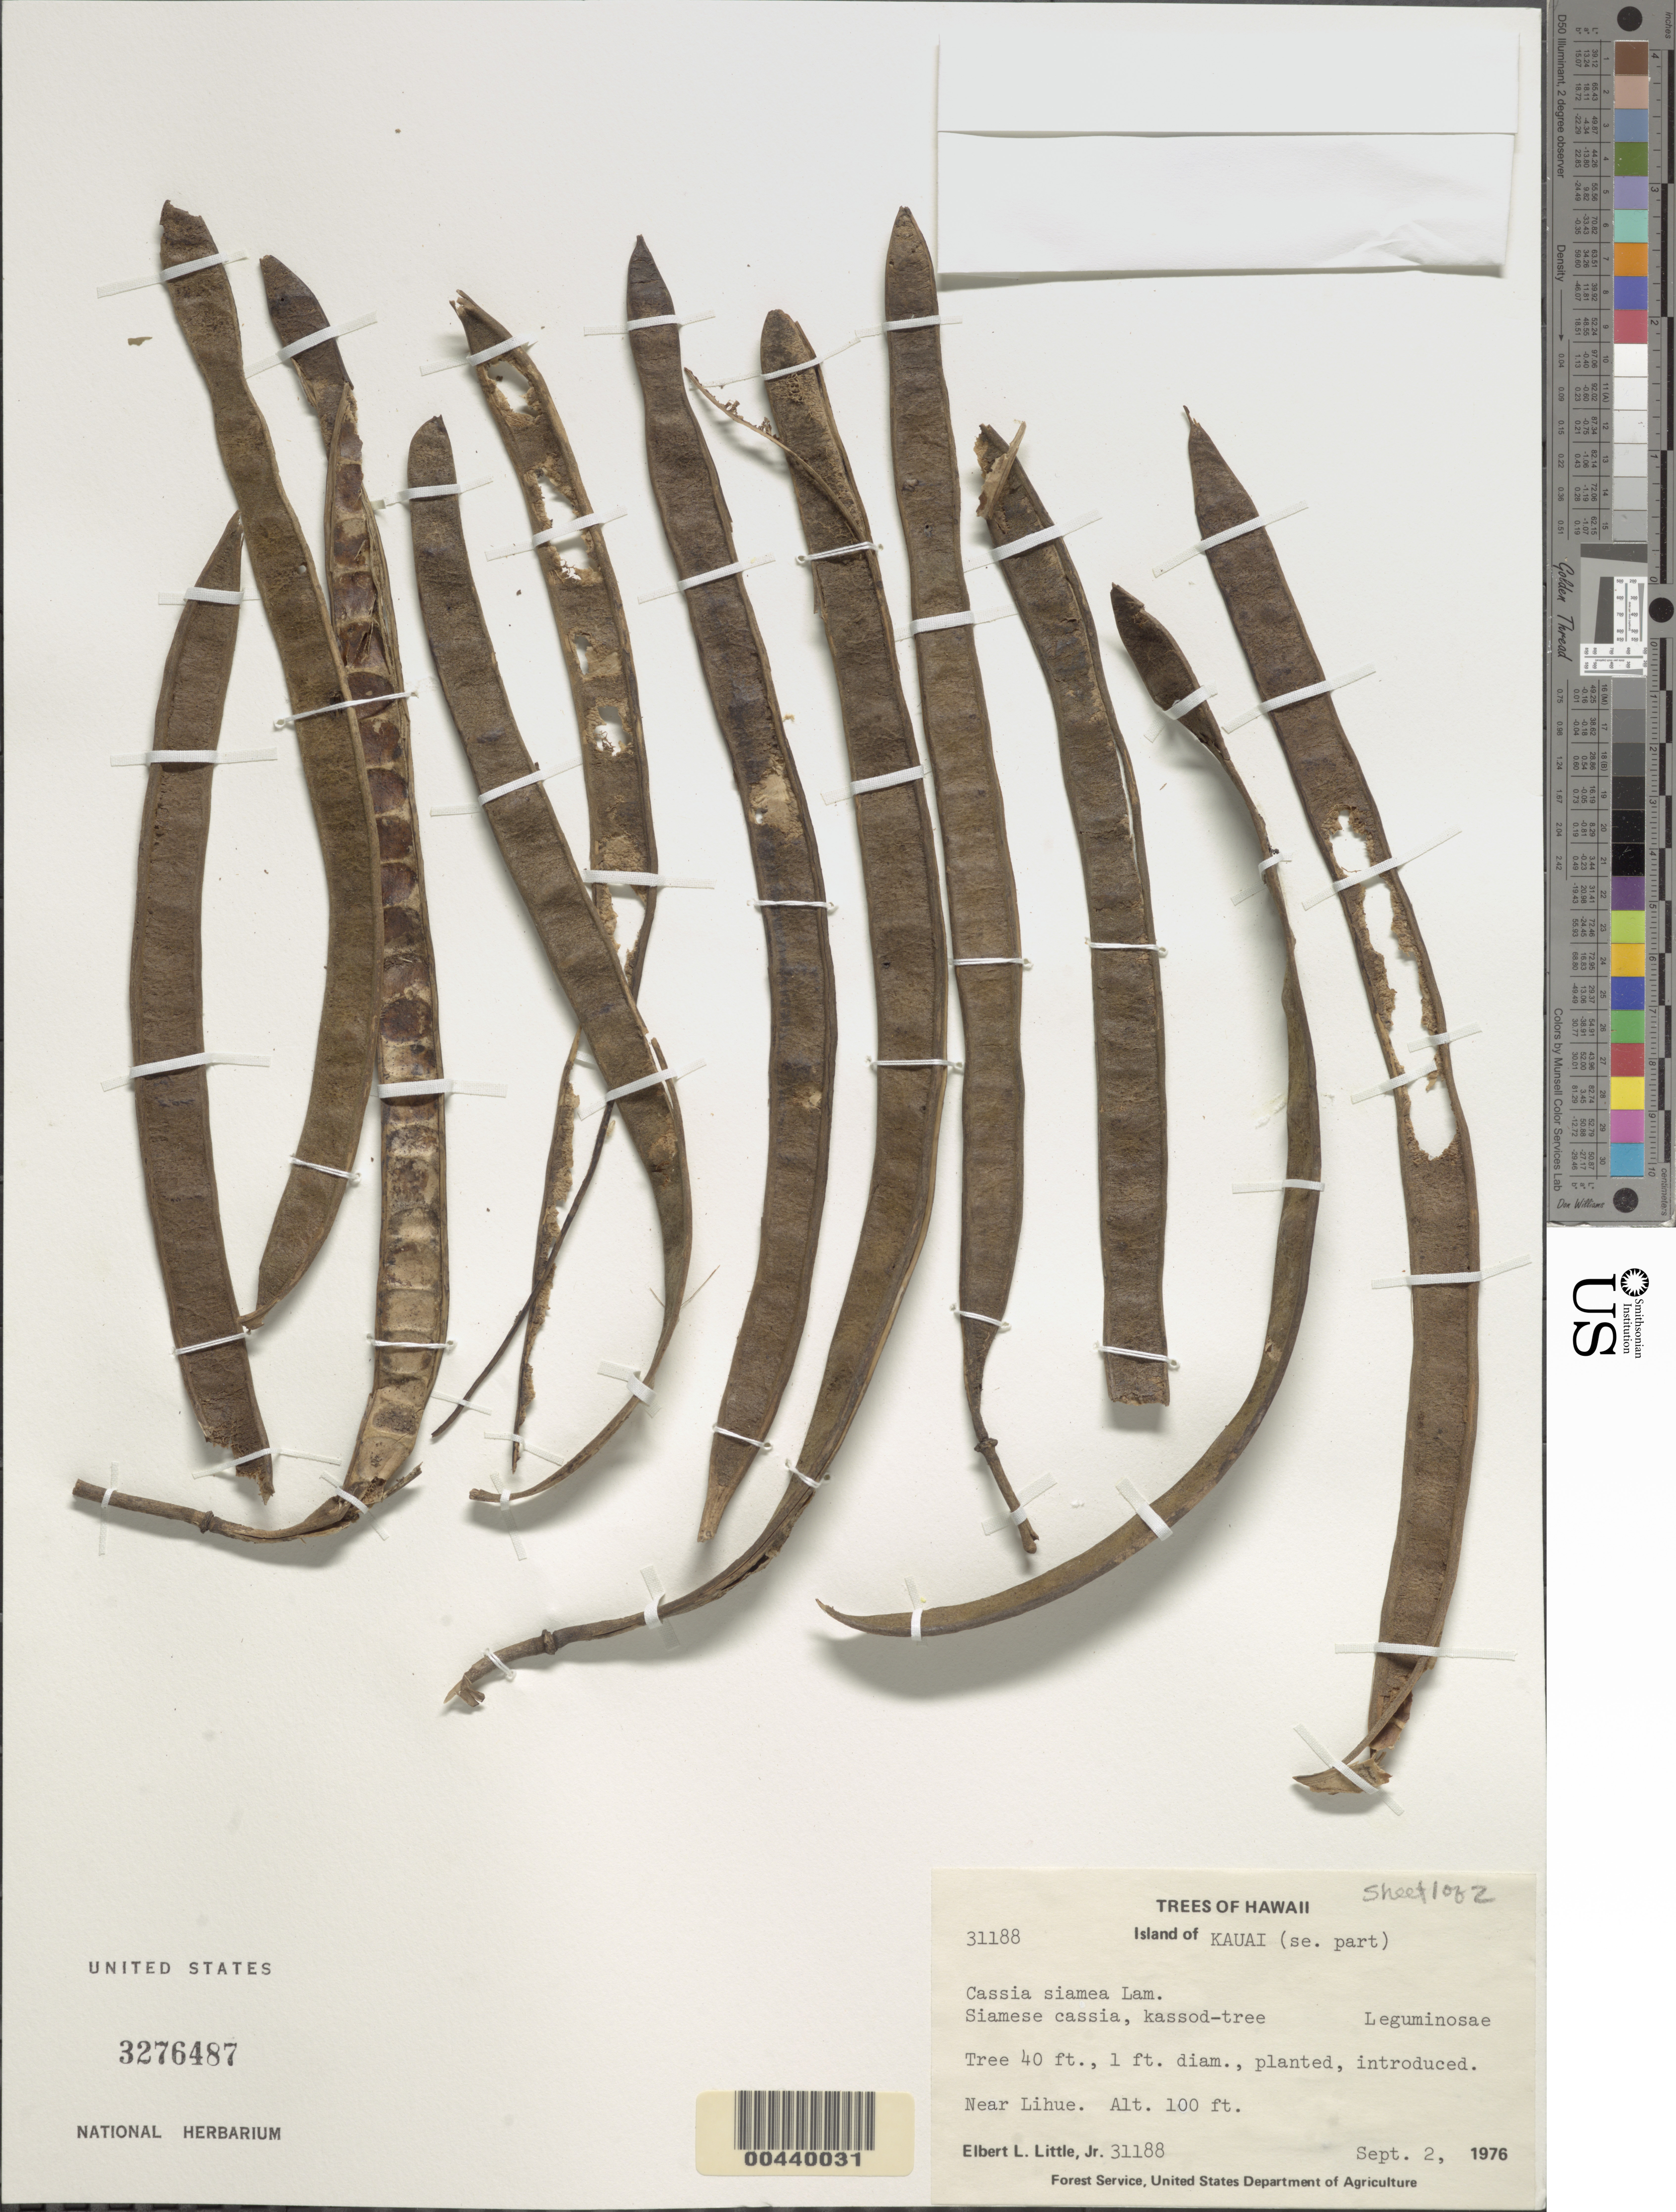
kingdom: Plantae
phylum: Tracheophyta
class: Magnoliopsida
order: Fabales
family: Fabaceae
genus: Senna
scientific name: Senna siamea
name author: (Lam.) H.S. Irwin & Barneby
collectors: E. L. Little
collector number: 31188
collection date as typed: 2 Sep 1976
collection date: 1976-09-02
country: United States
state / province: Hawaii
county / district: Kauai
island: Kaua'i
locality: Near Lihue, SE Kauai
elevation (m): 30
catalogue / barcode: US 3276487